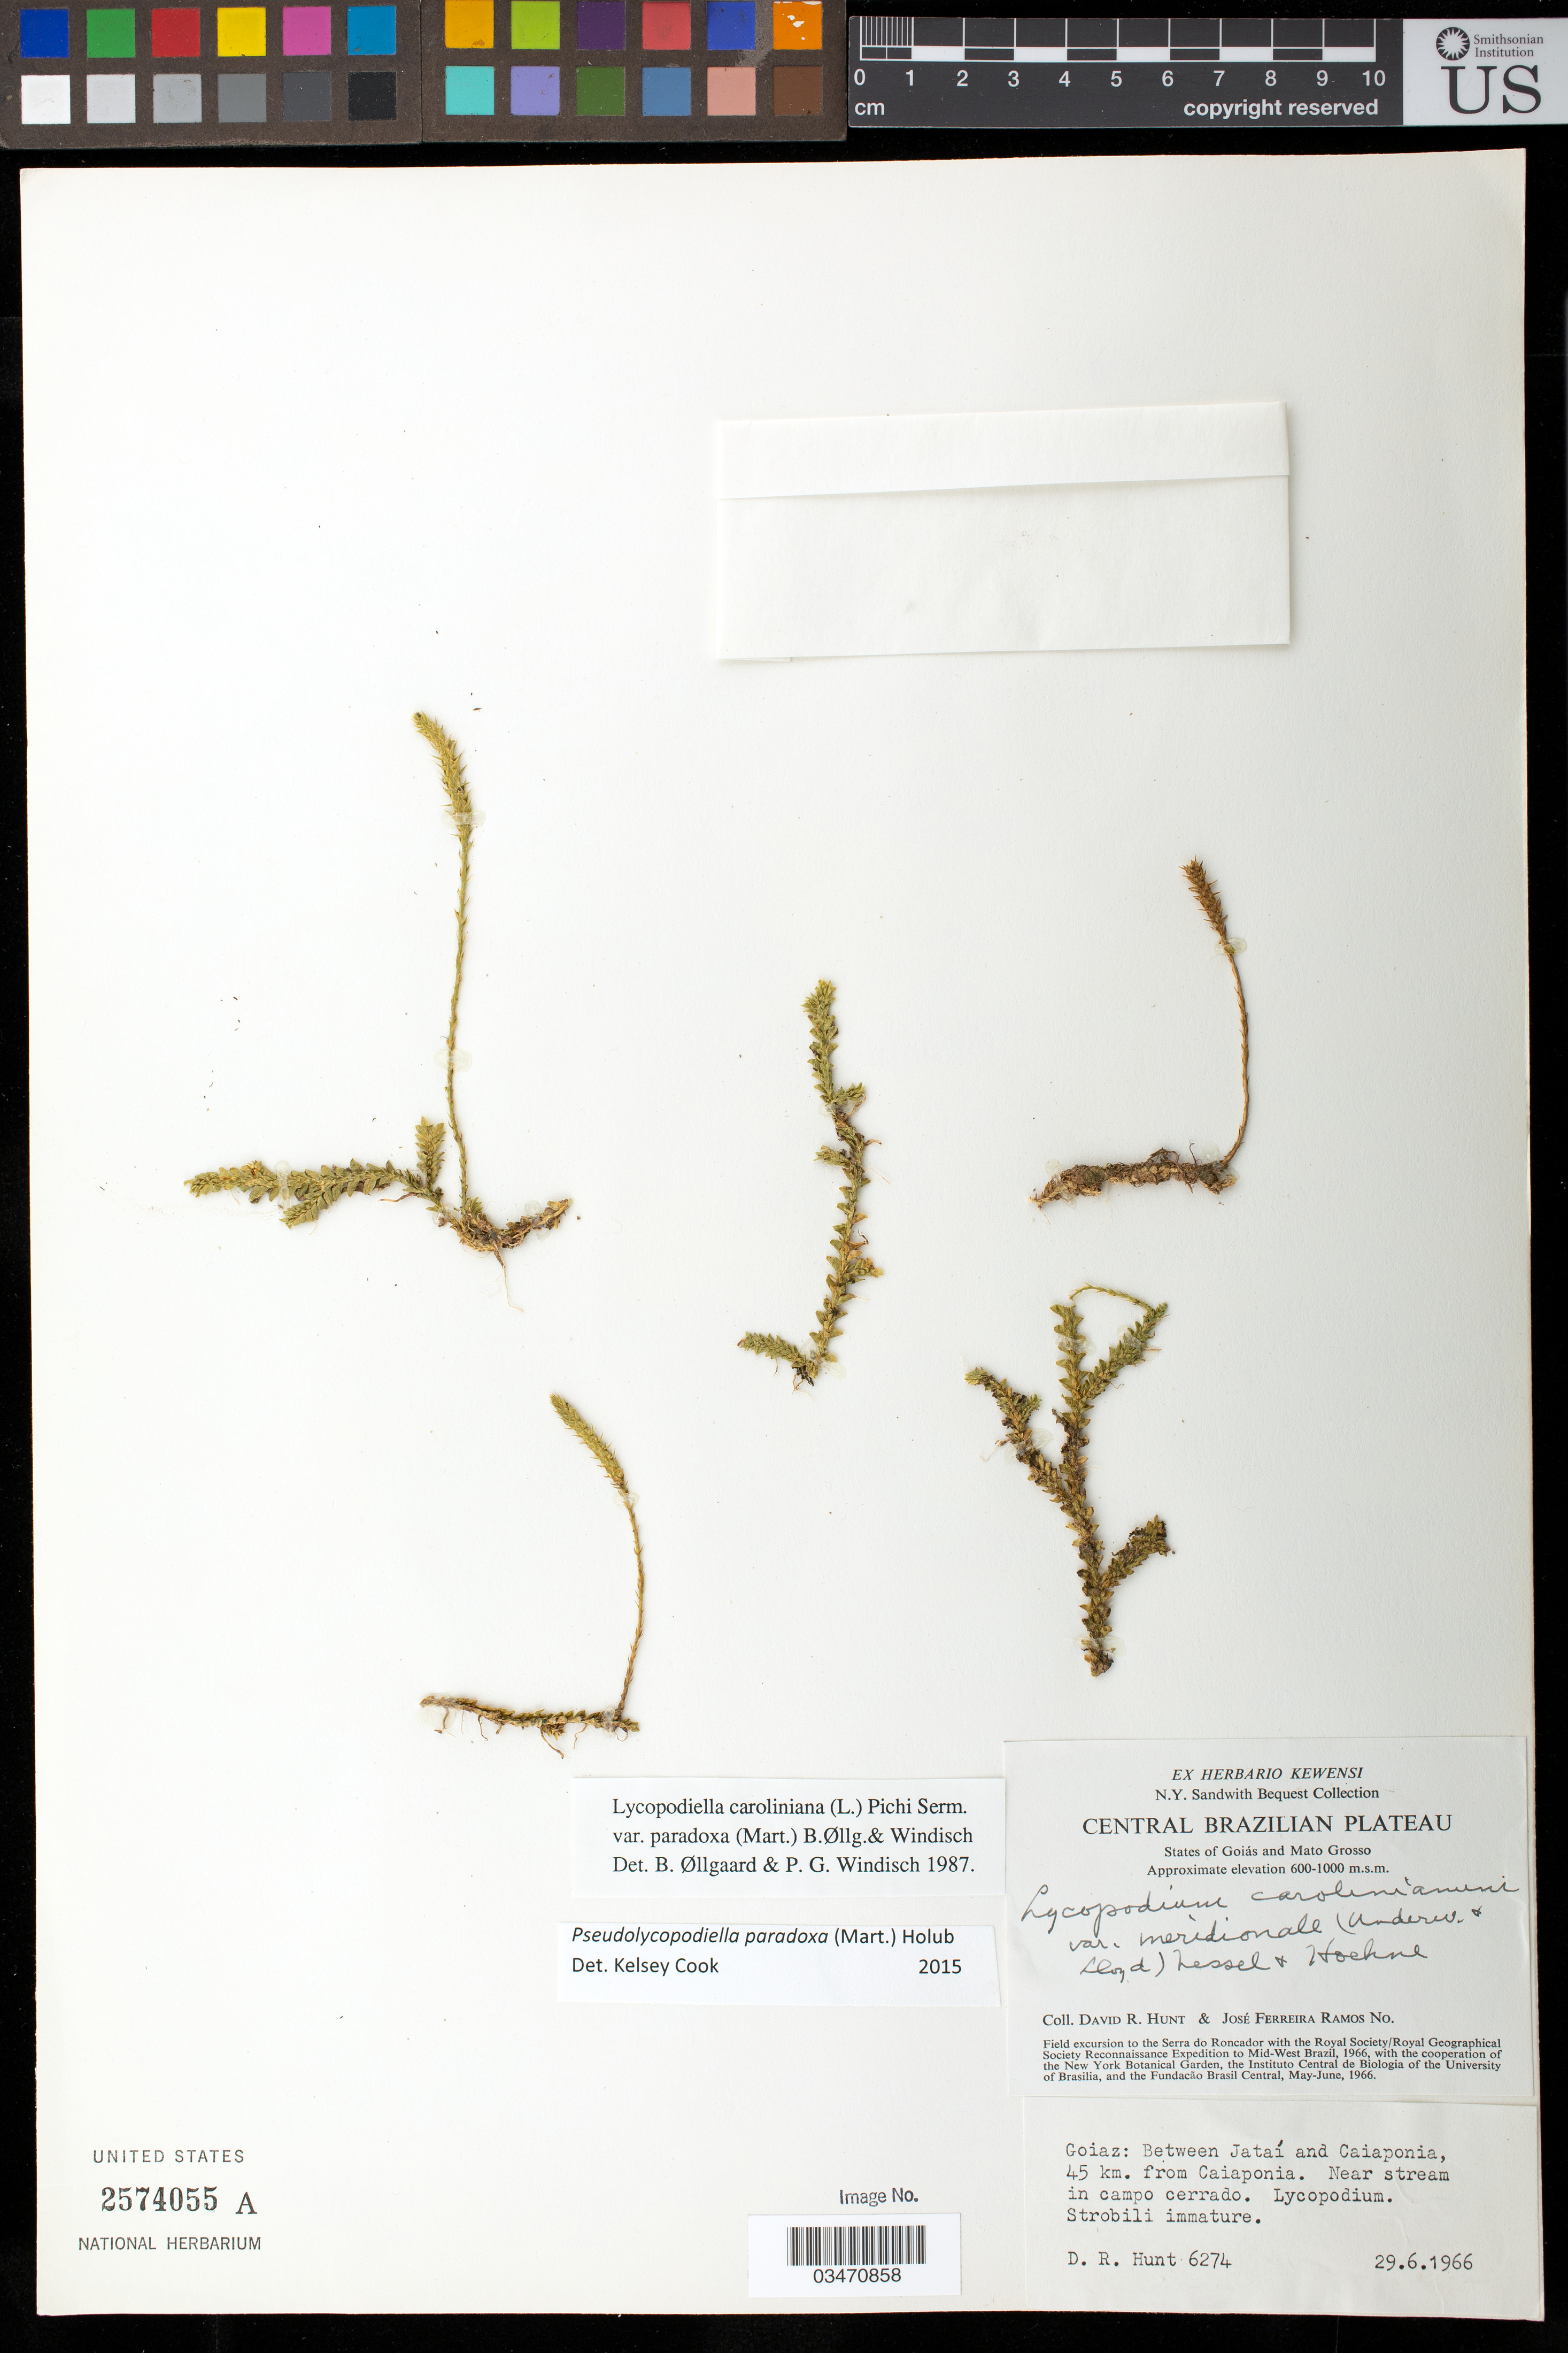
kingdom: Plantae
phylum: Tracheophyta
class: Lycopodiopsida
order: Lycopodiales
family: Lycopodiaceae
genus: Pseudolycopodiella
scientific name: Pseudolycopodiella paradoxa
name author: (Mart.) Holub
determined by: Cook, K.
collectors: D. R. Hunt & J. F. Ramos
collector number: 6274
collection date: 1966-06-29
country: Brazil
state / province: Goiás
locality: Central Brazilian Plateau. Goiaz: Between Jatai and Caiaponia, 45 km. from Caiaponia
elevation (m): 600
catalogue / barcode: US 2574055